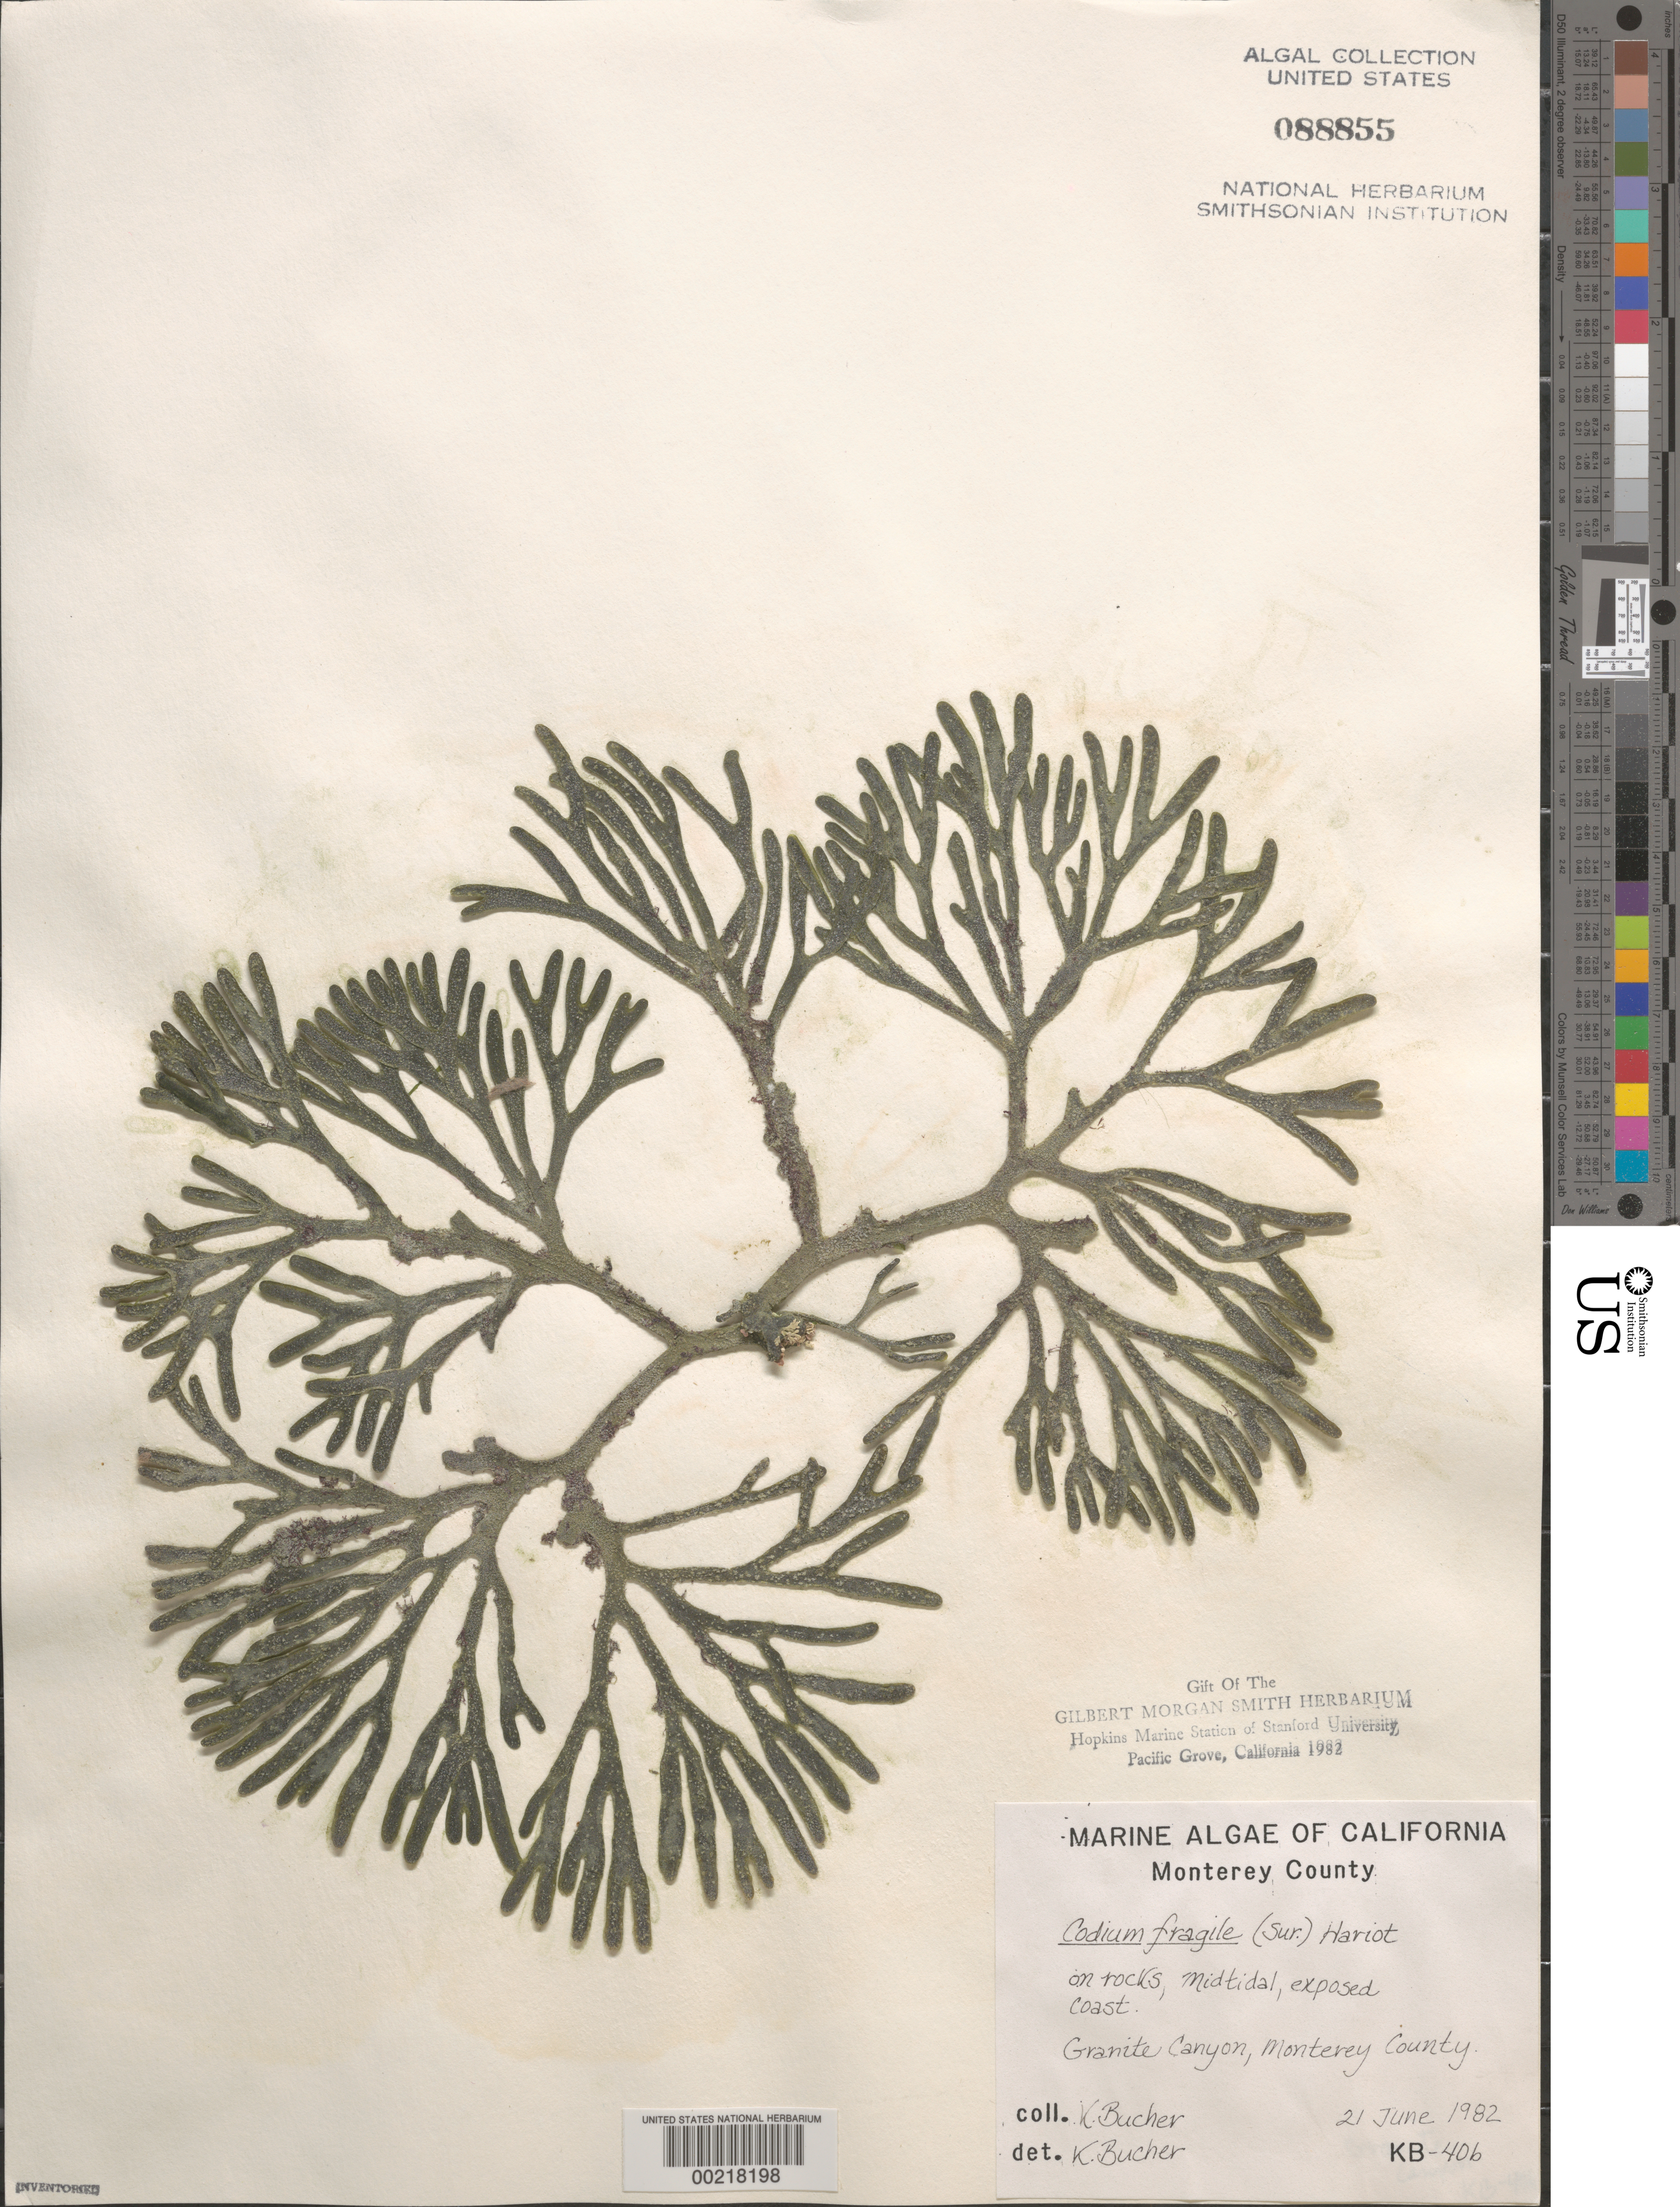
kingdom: Plantae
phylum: Chlorophyta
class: Ulvophyceae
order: Bryopsidales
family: Codiaceae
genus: Codium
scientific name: Codium fragile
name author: (Suringar) P. Hariot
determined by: Bucher, Katina E.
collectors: K. E. Bucher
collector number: KB-406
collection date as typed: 21 Jun 1982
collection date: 1982-06-21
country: United States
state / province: California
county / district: Monterey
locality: Granite Canyon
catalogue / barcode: US 88855